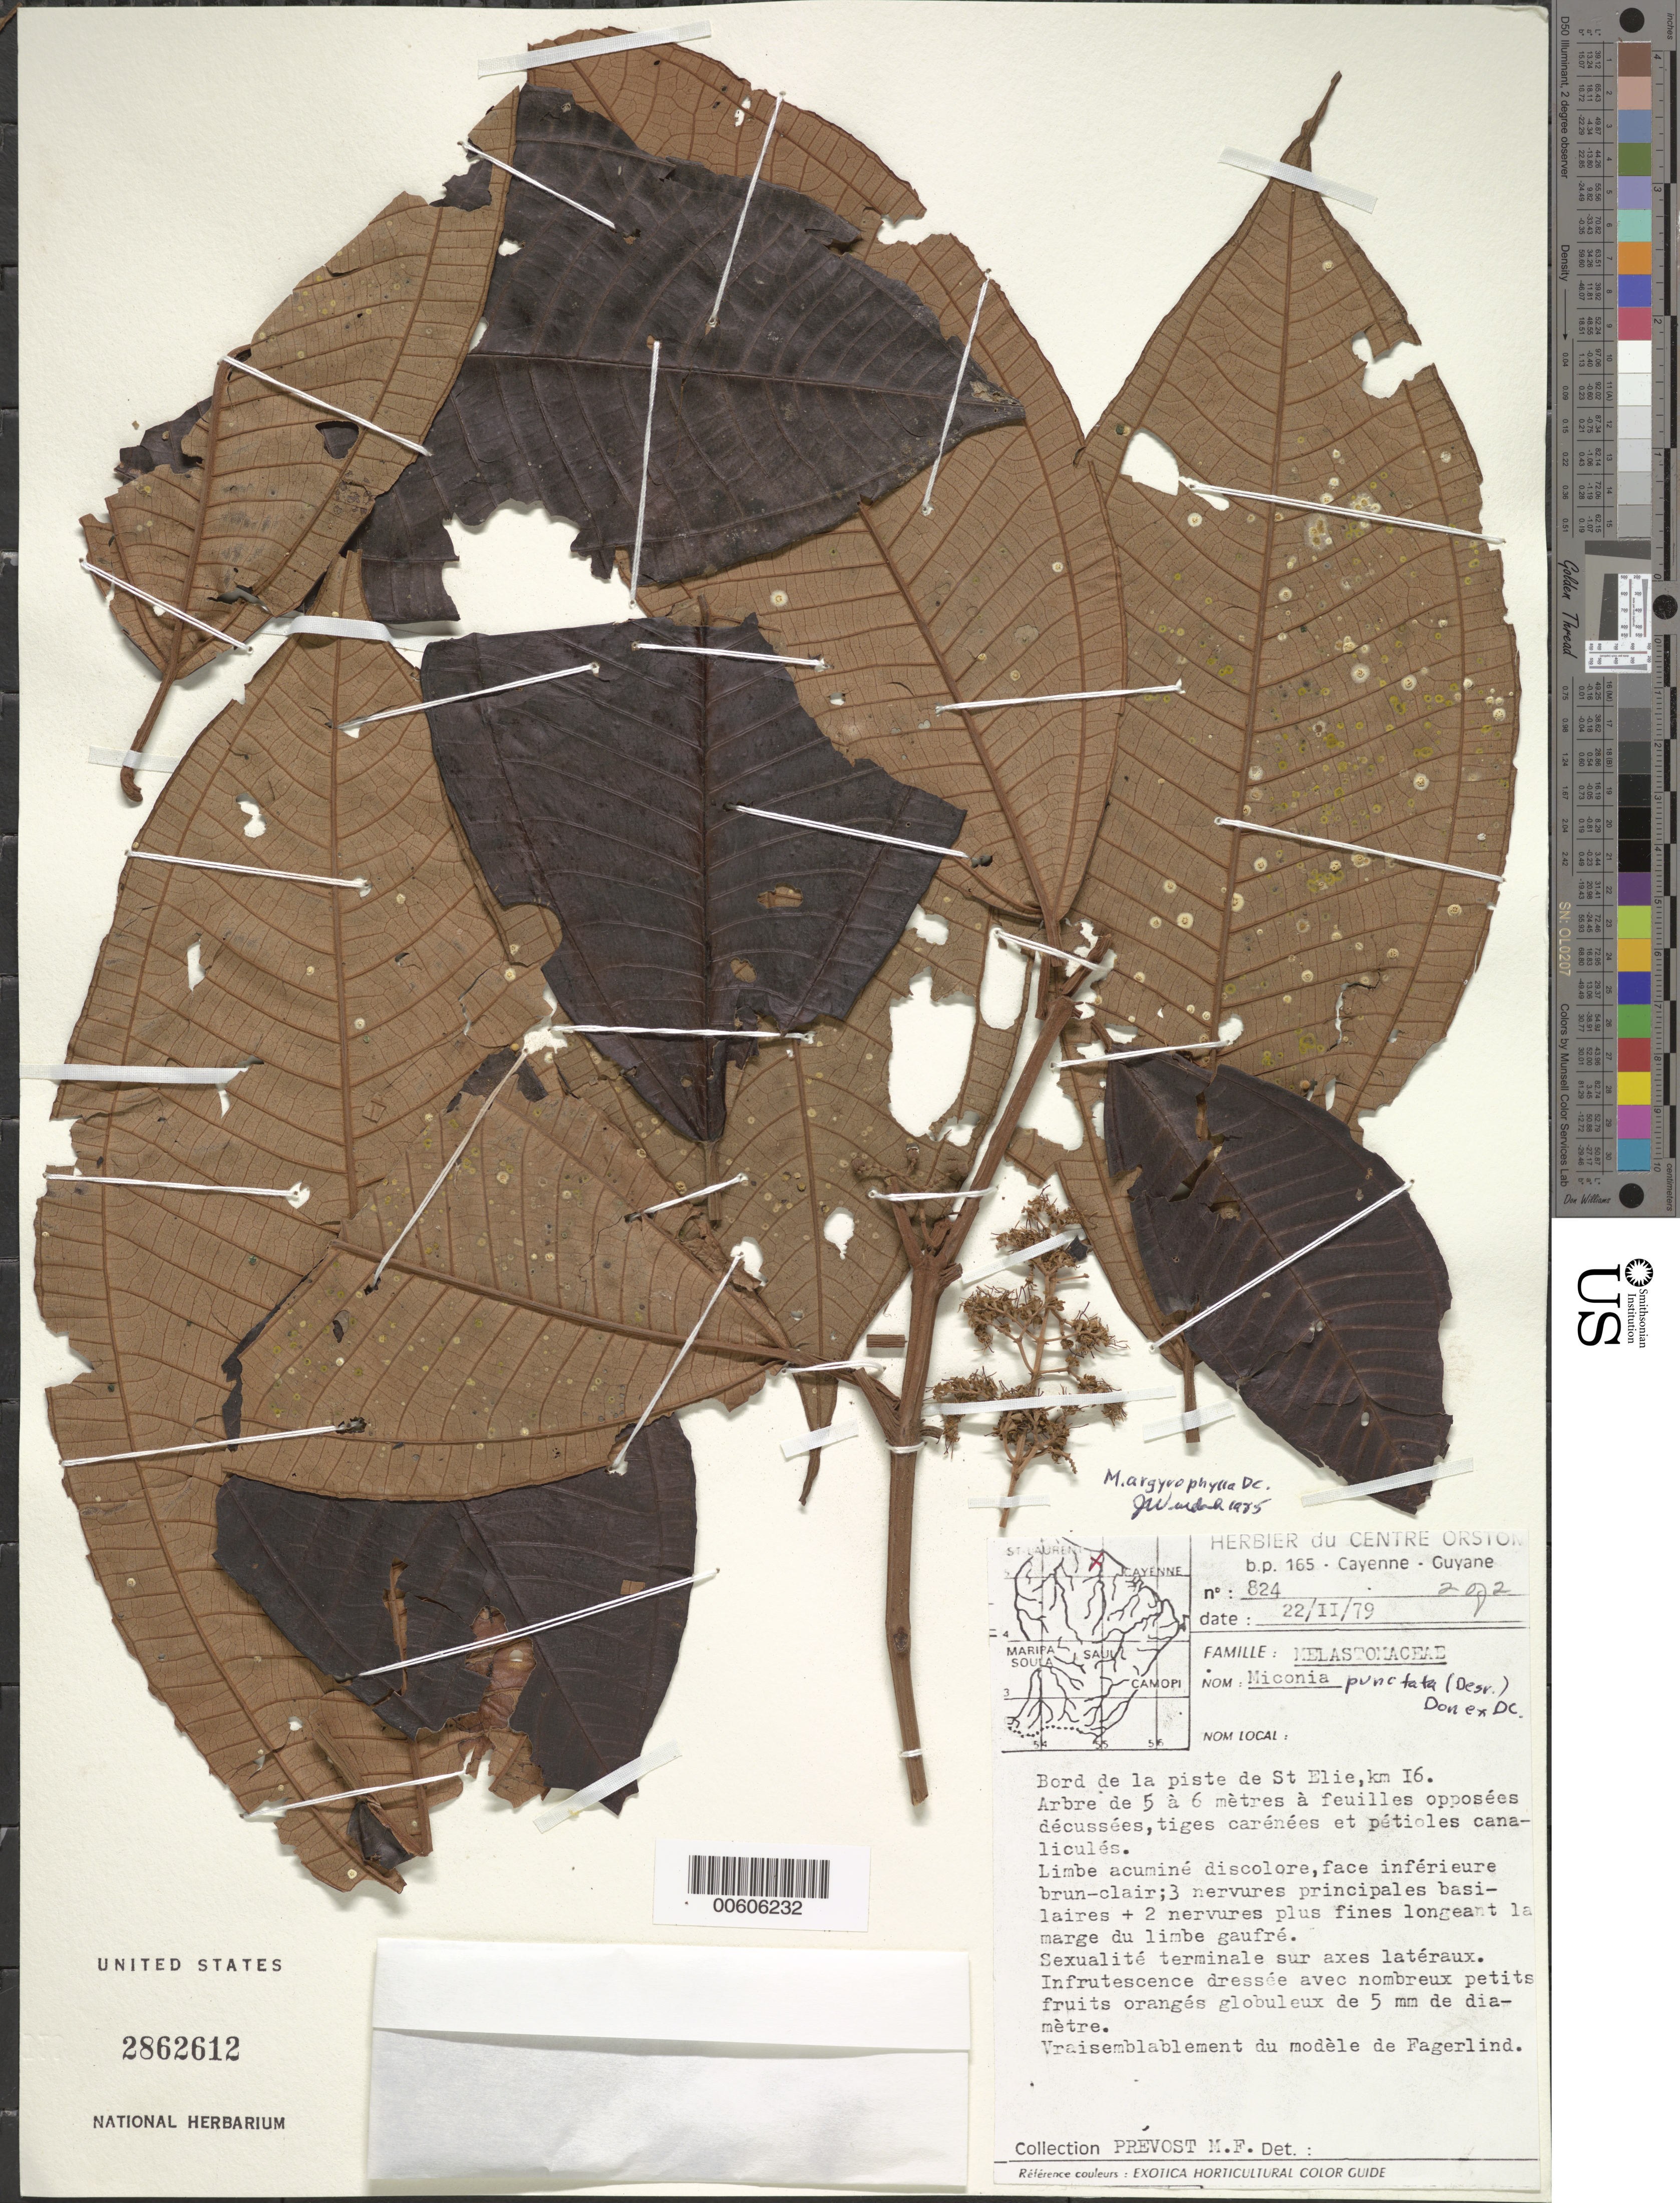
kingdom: Plantae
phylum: Tracheophyta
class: Magnoliopsida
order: Myrtales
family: Melastomataceae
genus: Miconia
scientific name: Miconia argyrophylla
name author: DC.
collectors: M. Prévost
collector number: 824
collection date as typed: Transcribed d/m/y: 22/2/79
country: French Guiana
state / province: Cayenne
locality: Bord de la piste de St Elie, km 16.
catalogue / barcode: US 2862612